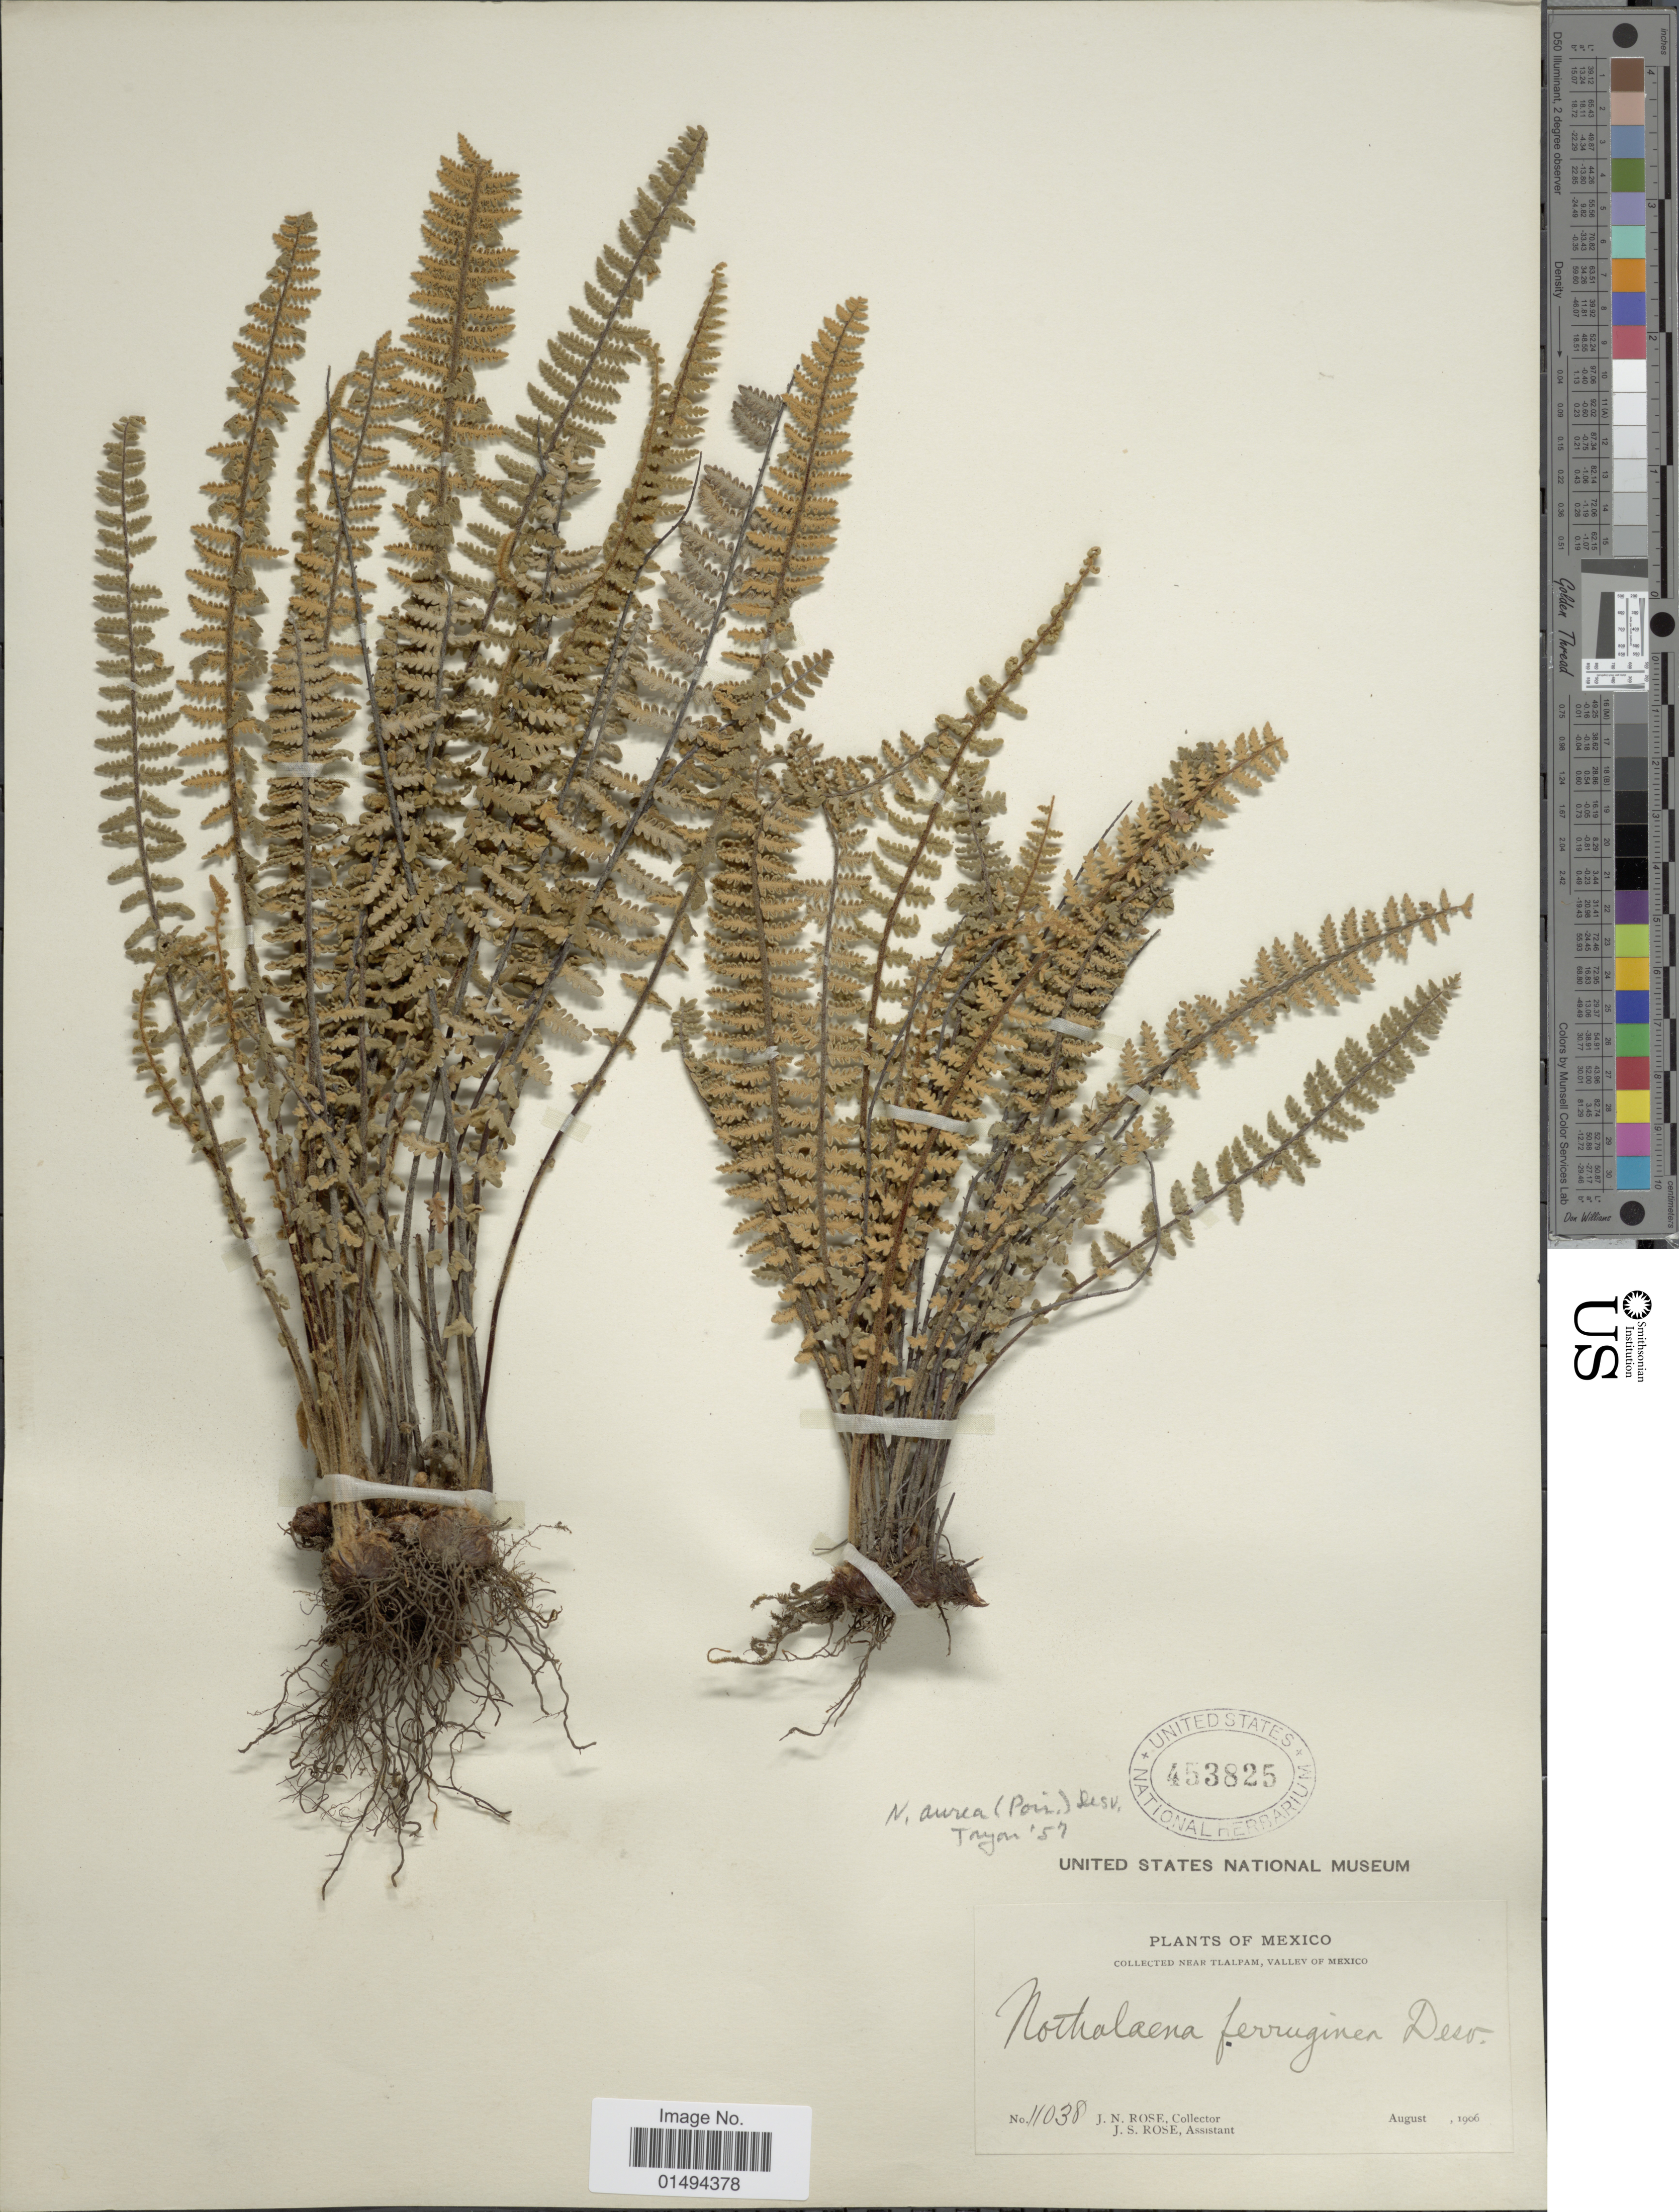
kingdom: Plantae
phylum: Tracheophyta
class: Polypodiopsida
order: Polypodiales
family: Pteridaceae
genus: Myriopteris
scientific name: Myriopteris aurea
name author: (Poir.) Grusz & Windham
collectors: J. N. Rose & J. S. Rose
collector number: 11038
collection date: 1906-08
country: Mexico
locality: Near Tlalpa,, Valley of Mexico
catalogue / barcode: US 453825